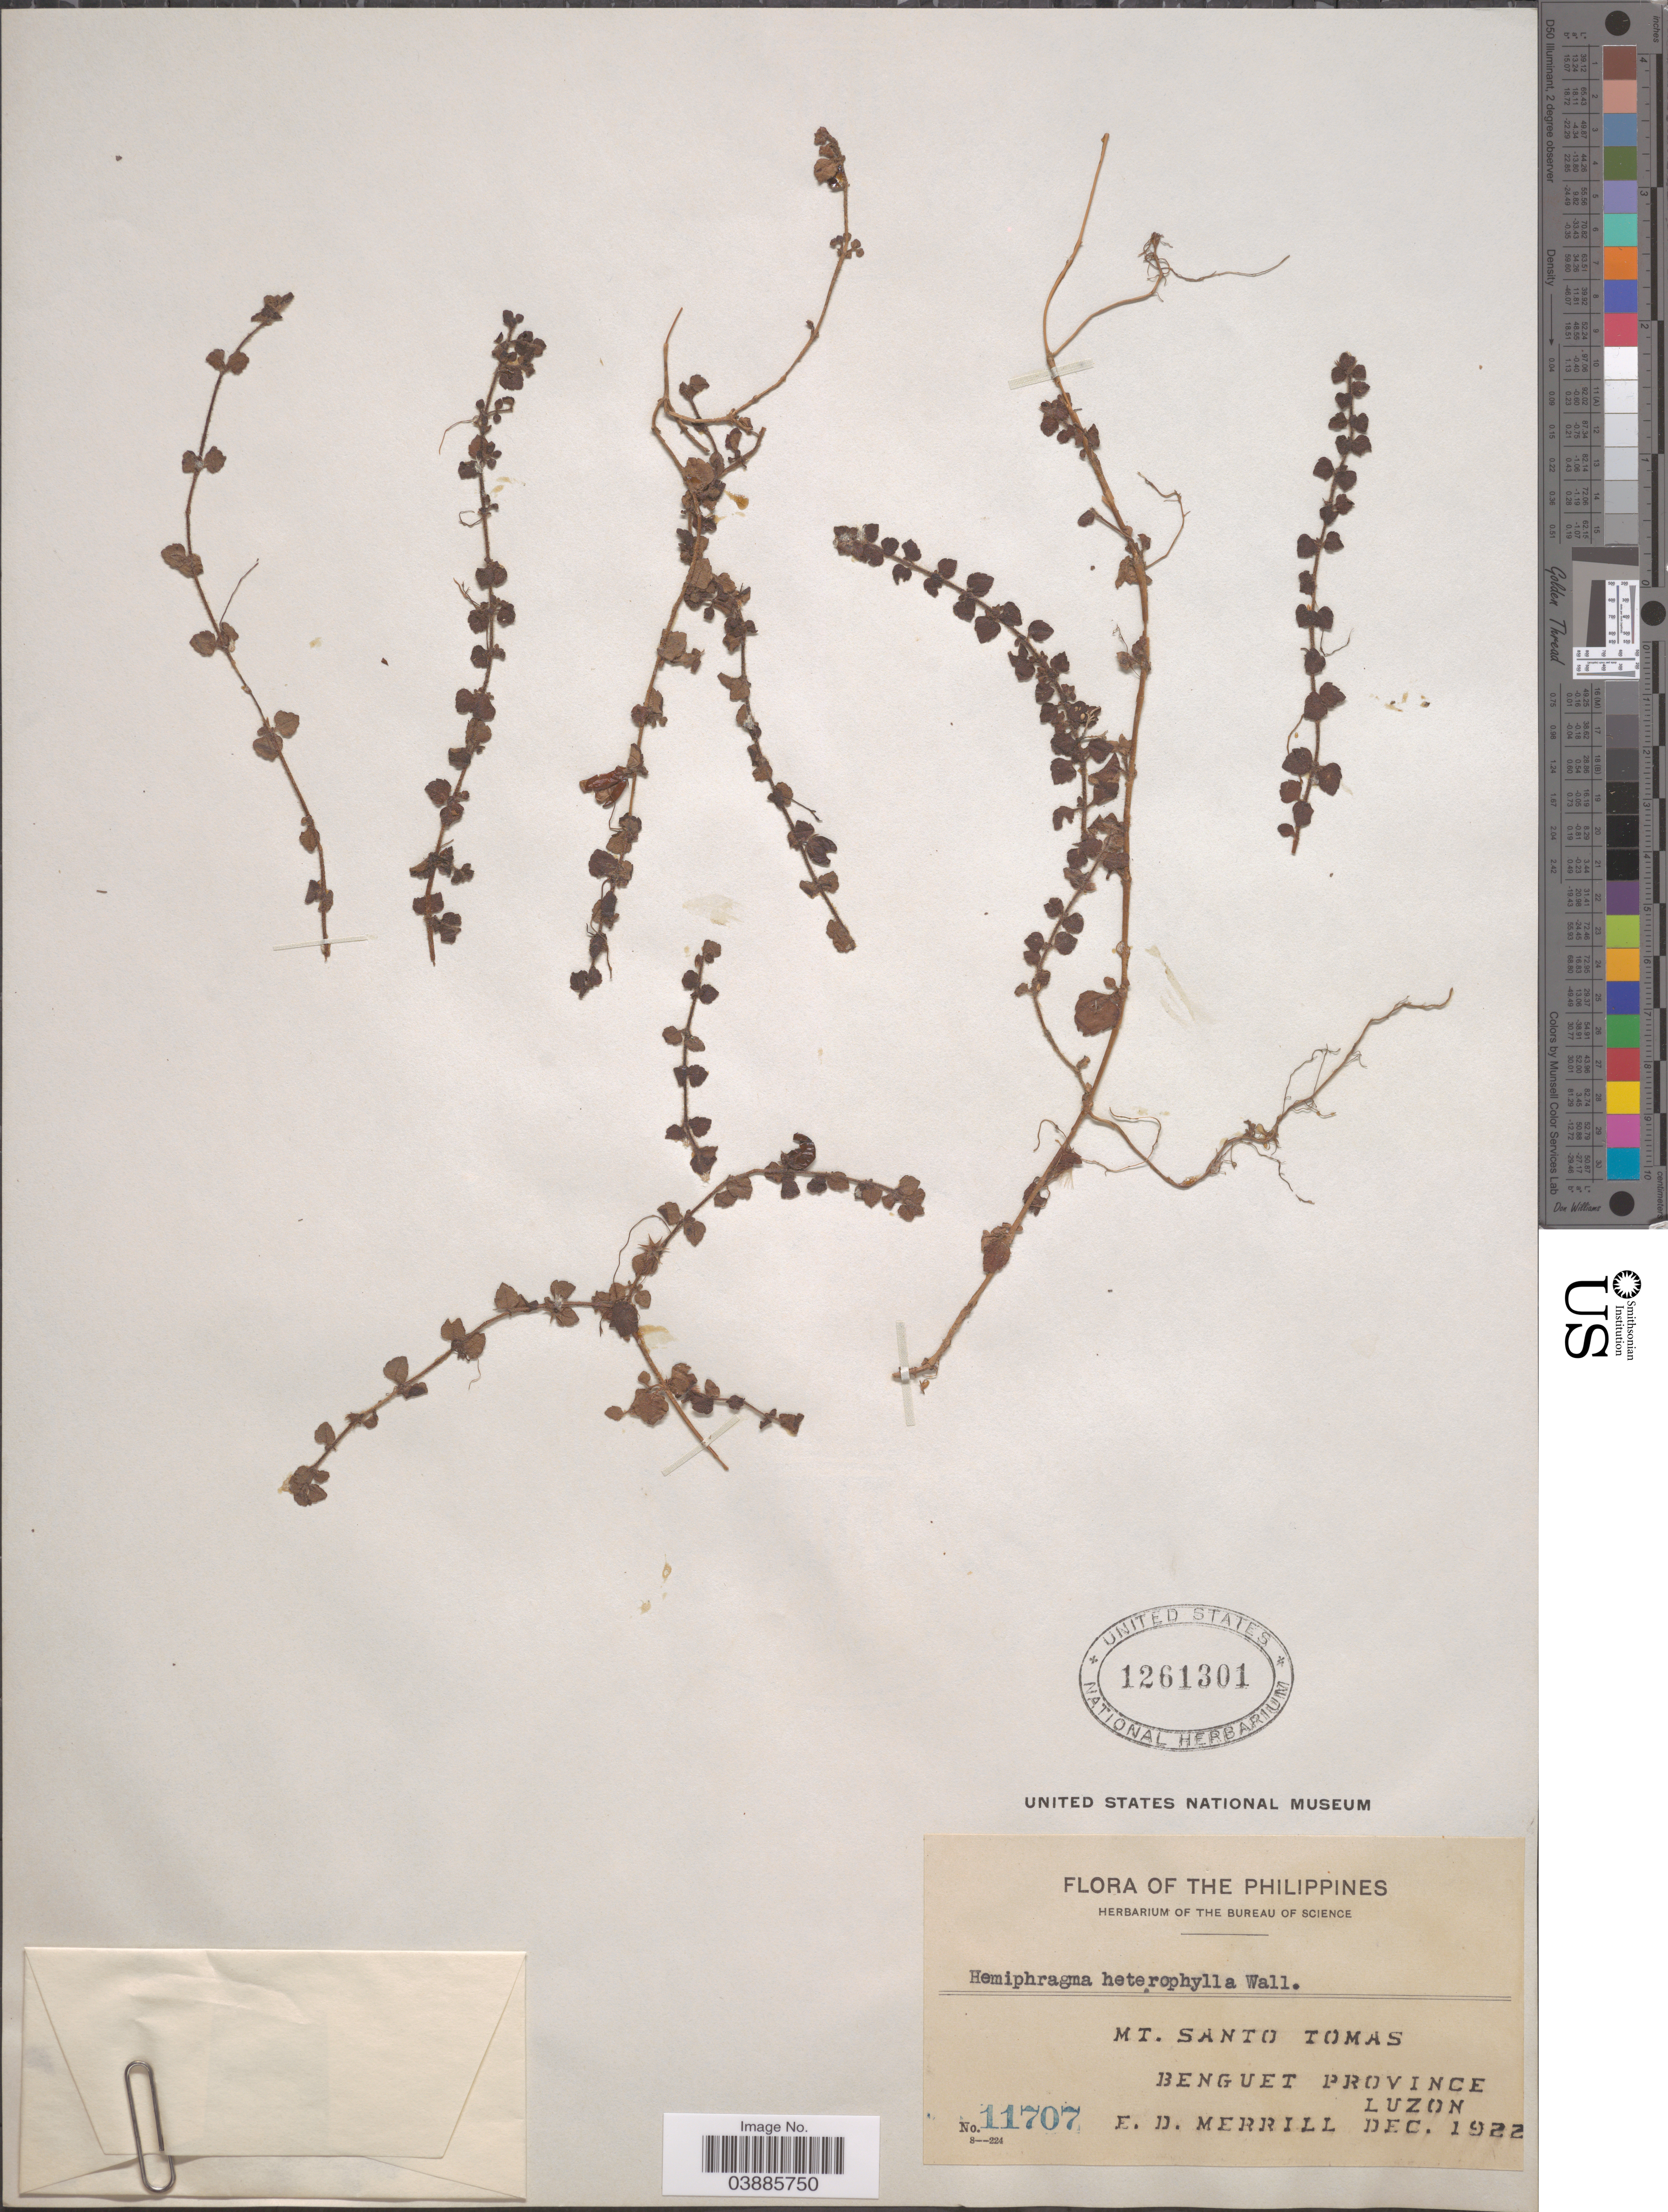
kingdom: Plantae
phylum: Tracheophyta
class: Magnoliopsida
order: Lamiales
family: Plantaginaceae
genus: Hemiphragma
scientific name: Hemiphragma heterophyllum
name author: Wall.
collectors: E. D. Merrill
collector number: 11707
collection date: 1922-12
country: Philippines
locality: Mt. Santo Tomas. Benguet Province. Luzon.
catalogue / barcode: US 1261301